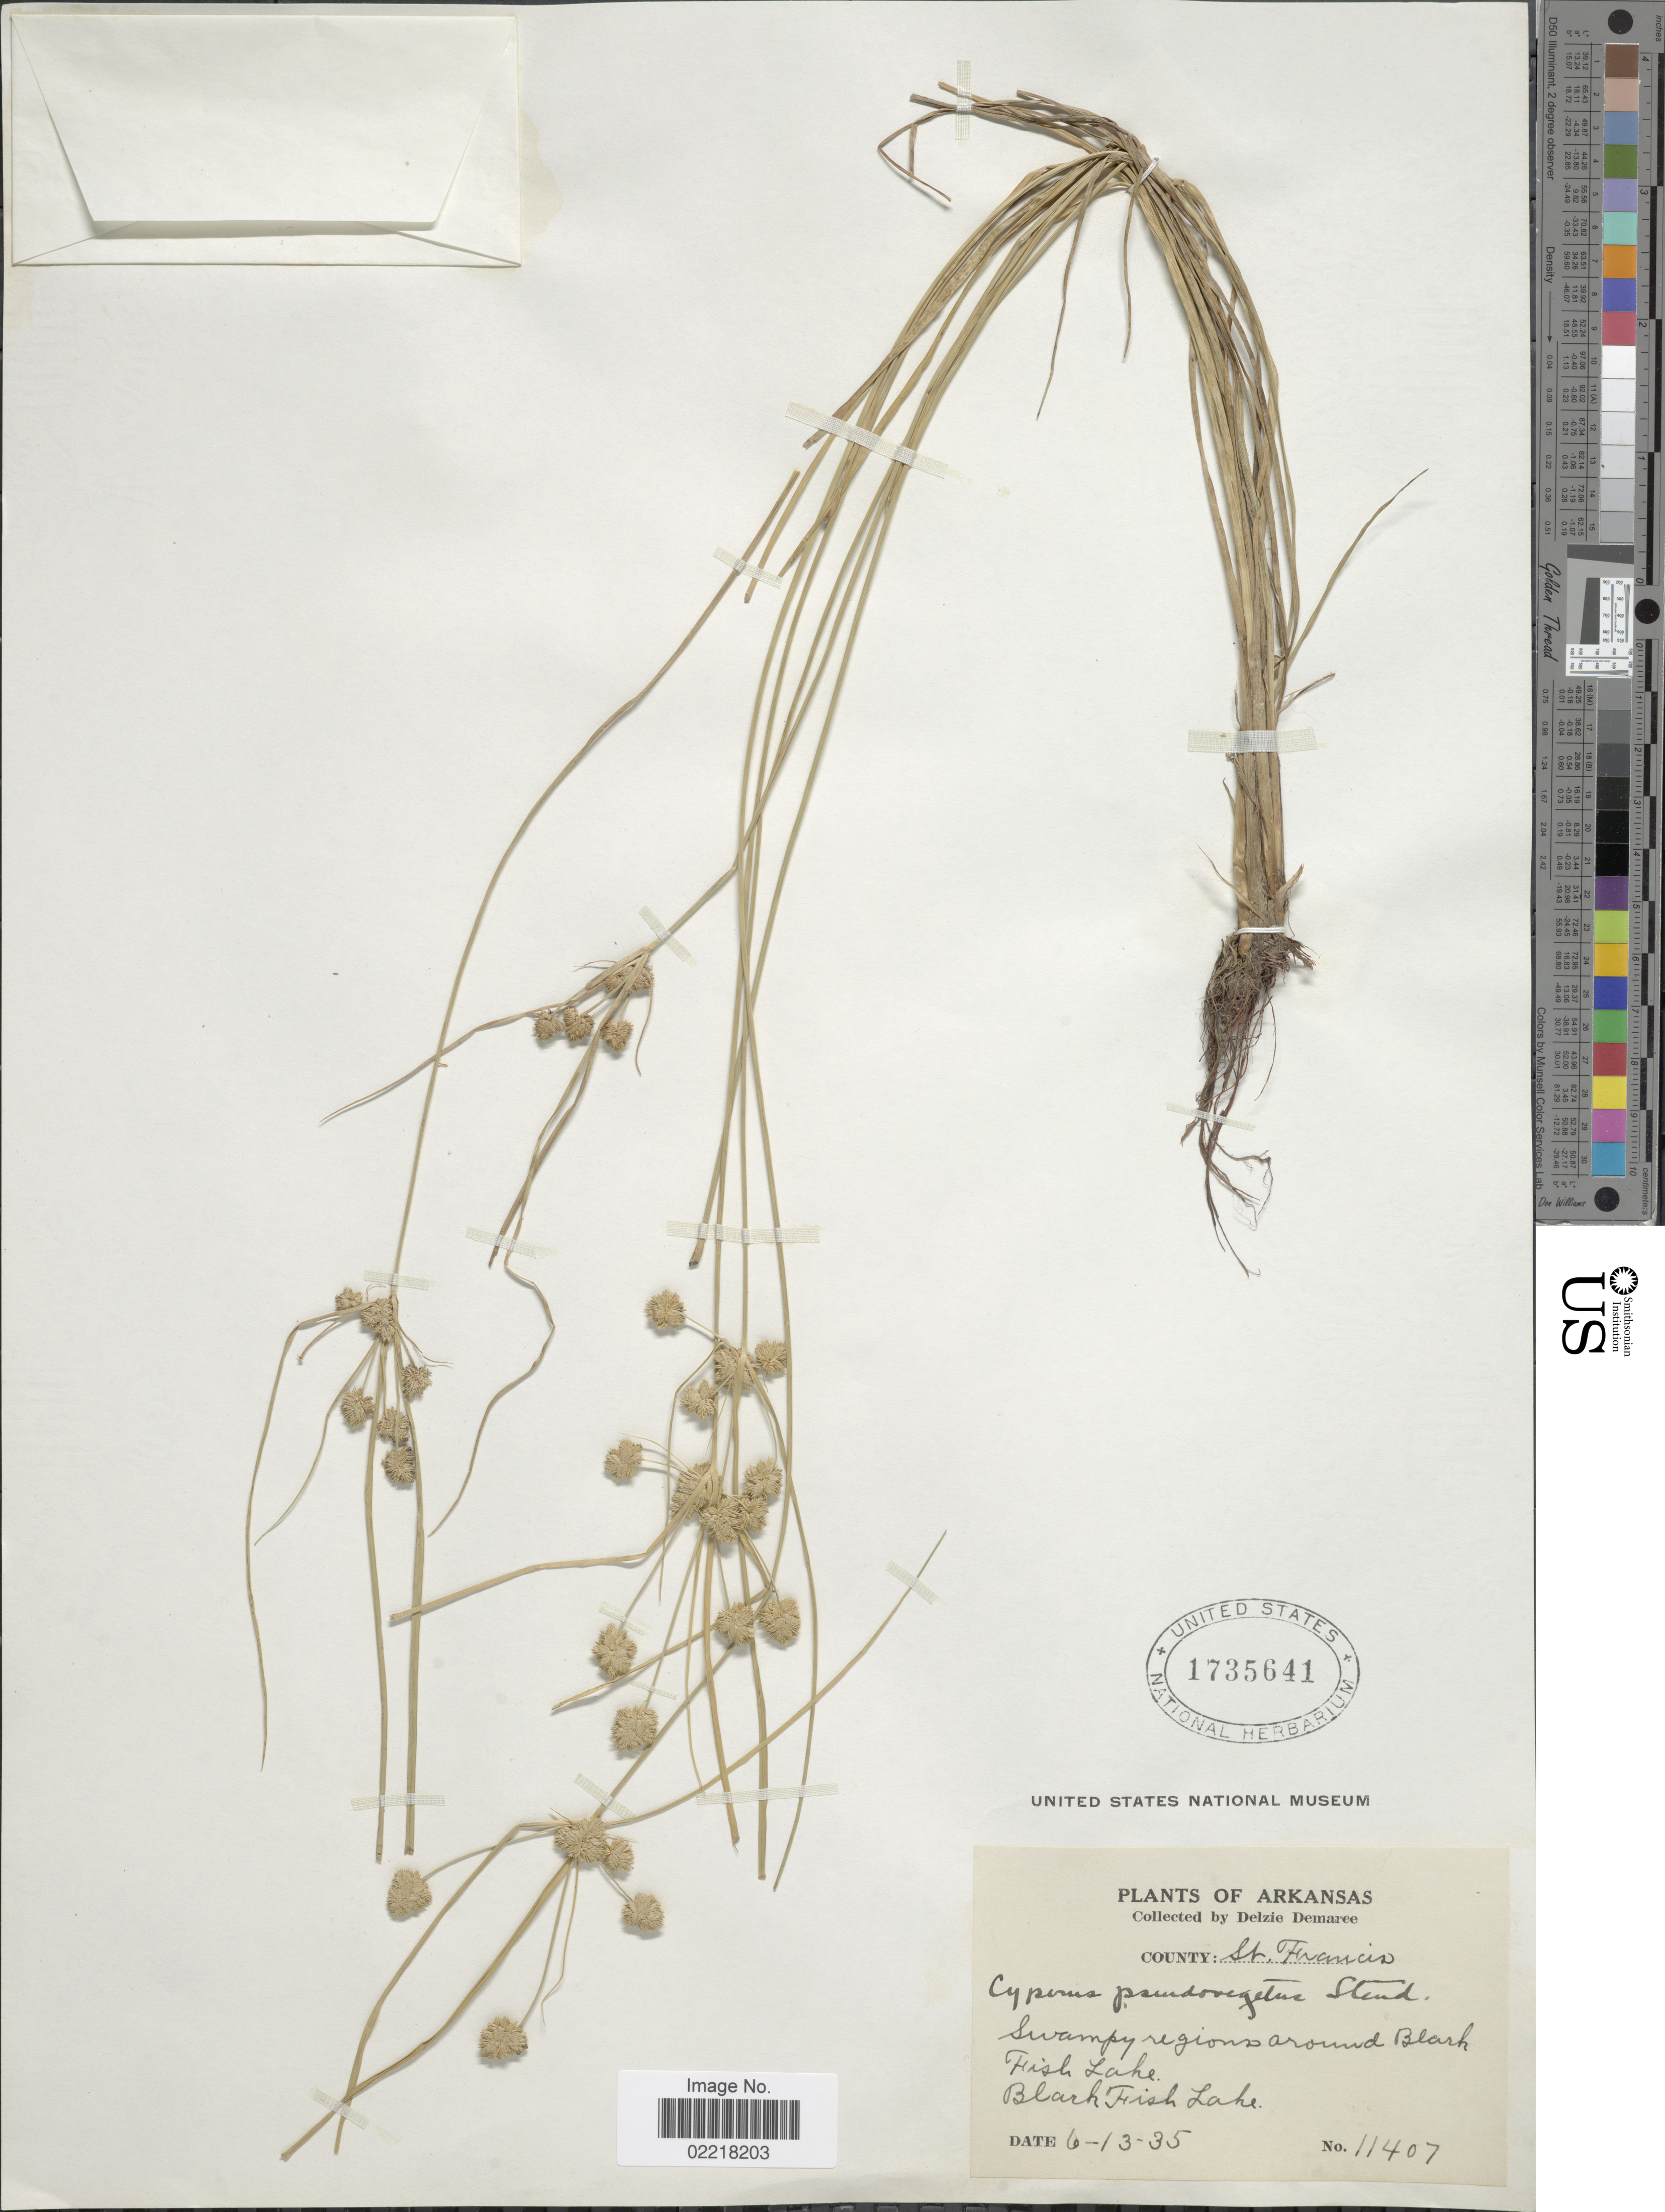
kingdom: Plantae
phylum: Tracheophyta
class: Liliopsida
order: Poales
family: Cyperaceae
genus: Cyperus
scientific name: Cyperus pseudovegetus Steud.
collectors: D. Demaree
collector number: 11407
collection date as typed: Transcribed d/m/y: 13/6/35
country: United States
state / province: Arkansas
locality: County: St. Francis. Swampy regions around Black Fish Lake. Black Fish Lake.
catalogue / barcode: US 1735641